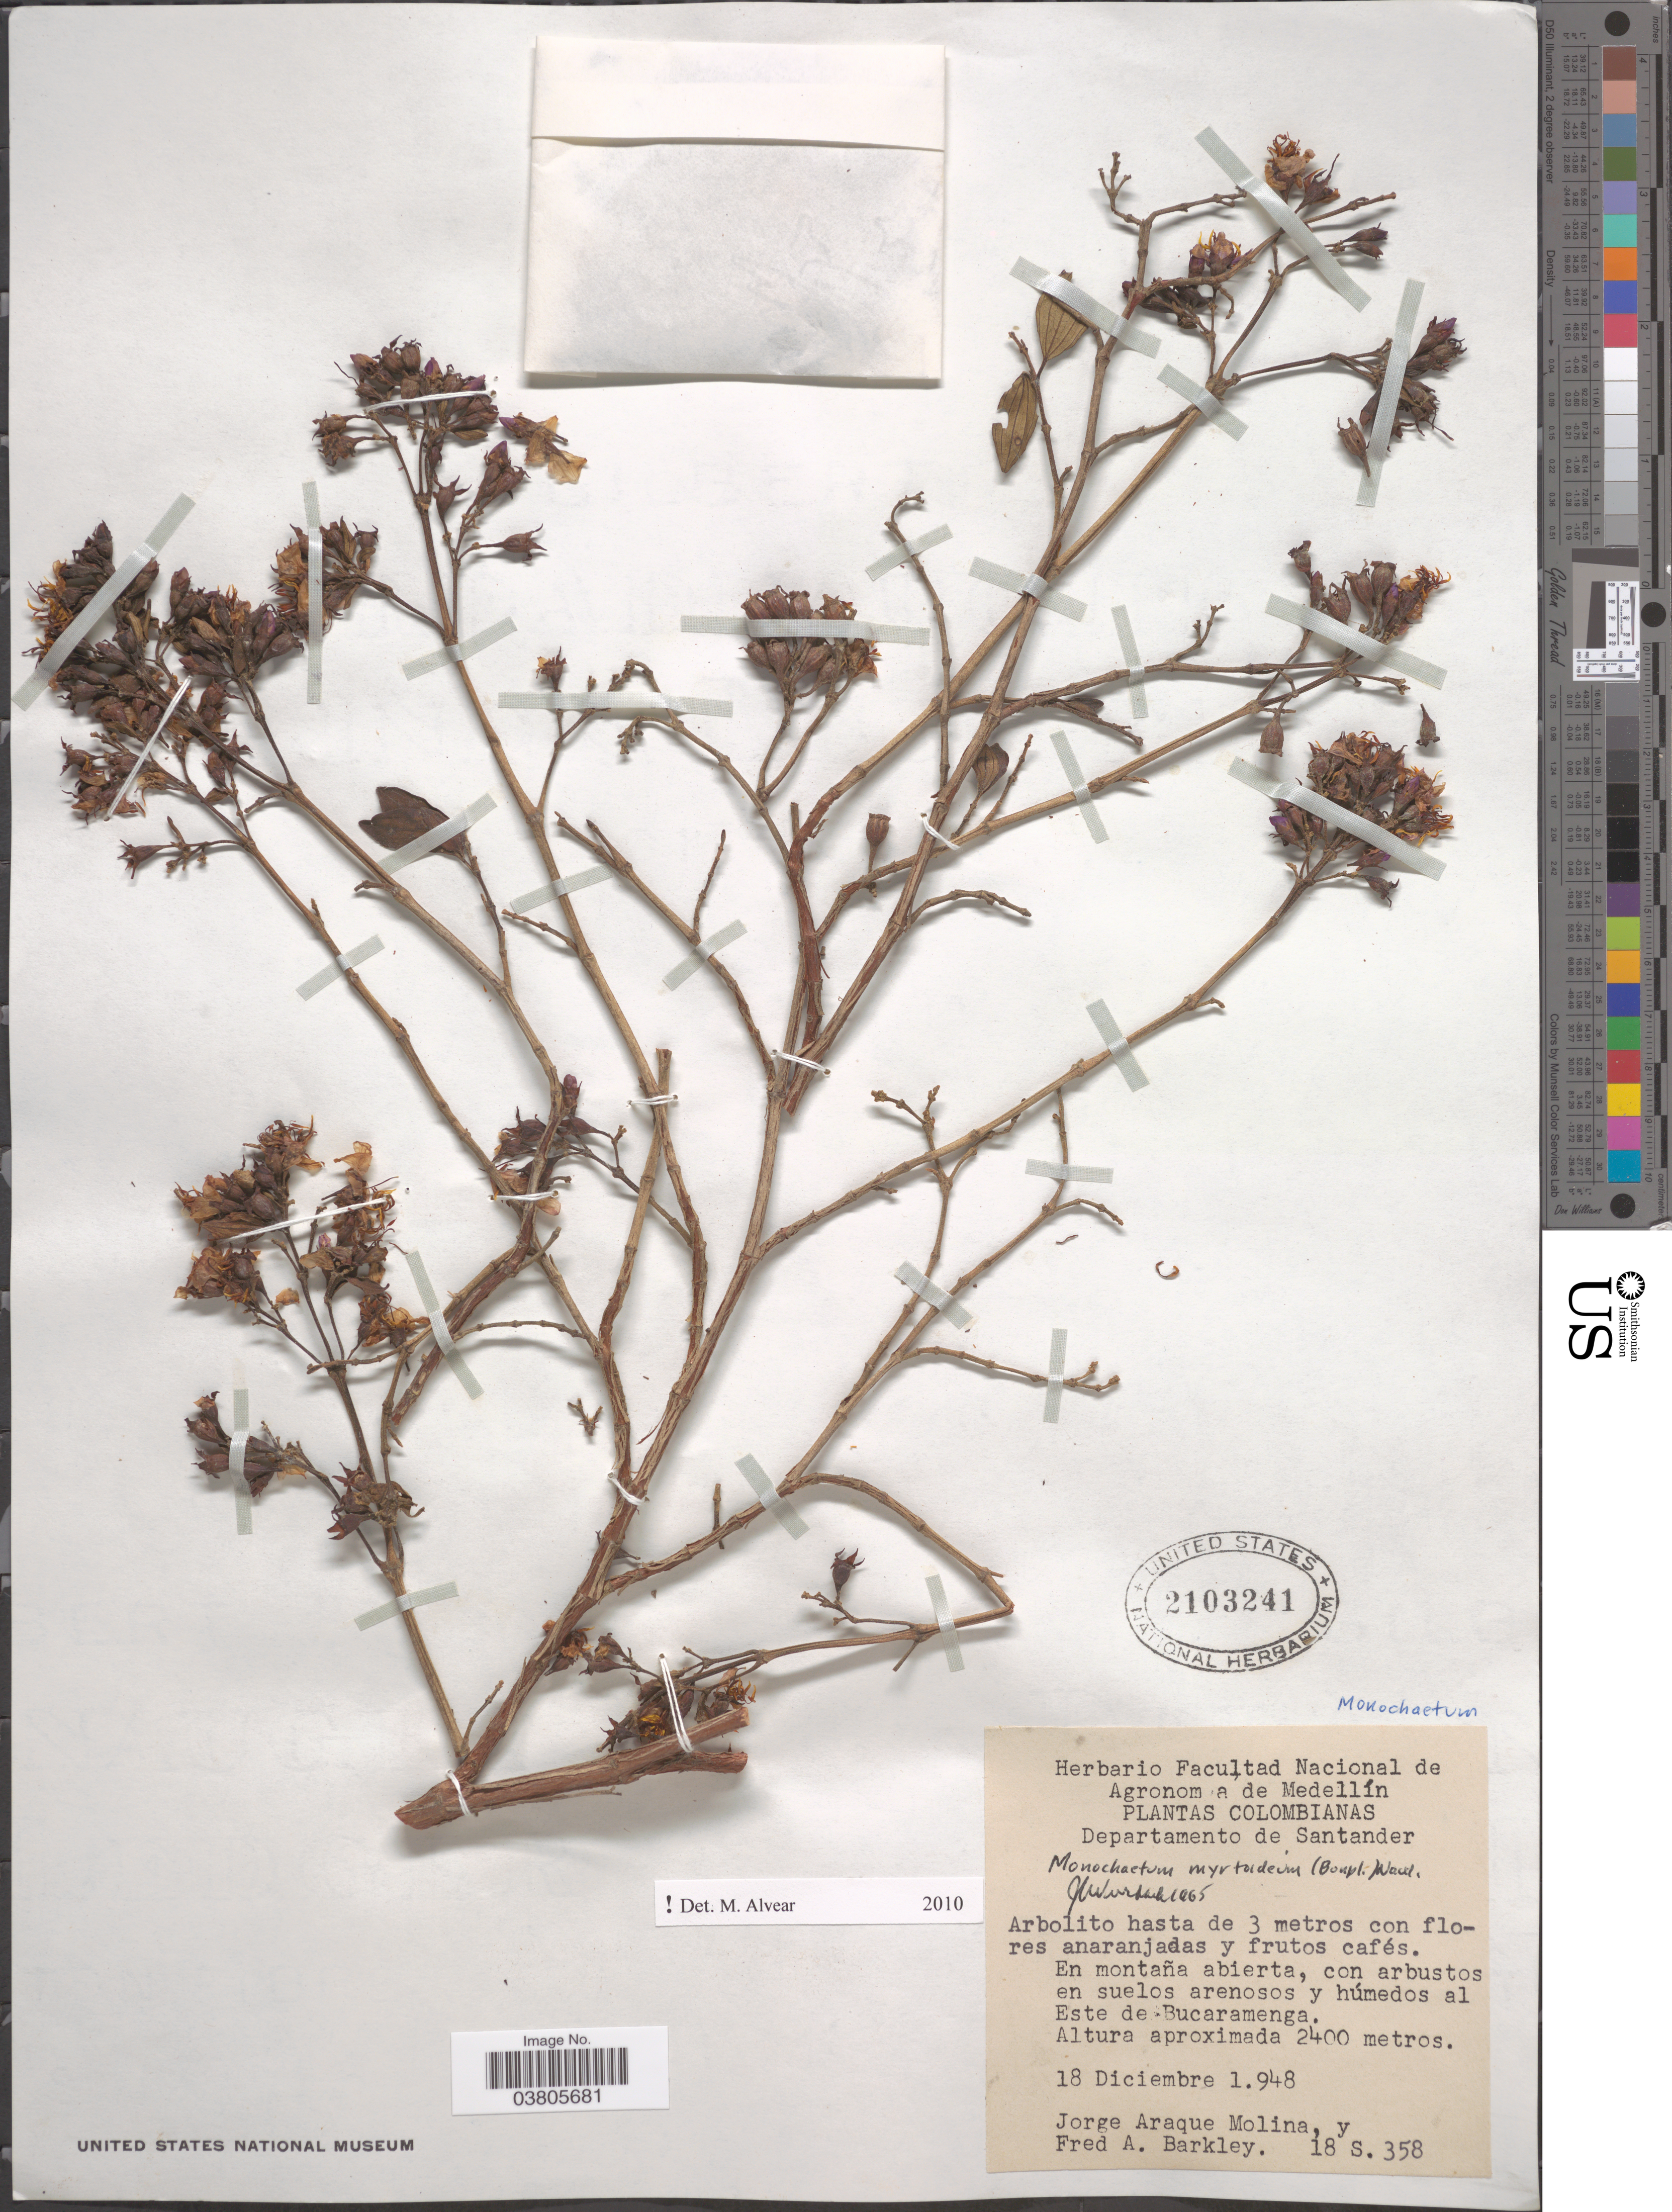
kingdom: Plantae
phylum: Tracheophyta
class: Magnoliopsida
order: Myrtales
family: Melastomataceae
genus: Monochaetum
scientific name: Monochaetum myrtoideum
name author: Naudin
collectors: J. Araque Molina & F. A. Barkley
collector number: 18S.358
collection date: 1948-12-18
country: Colombia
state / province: Santander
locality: Departamento de Santander. En montaña abierta, con arbustos en suelos arenosos y húmedos al Este de Bucaramenga.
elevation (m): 2400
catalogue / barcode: US 2103241